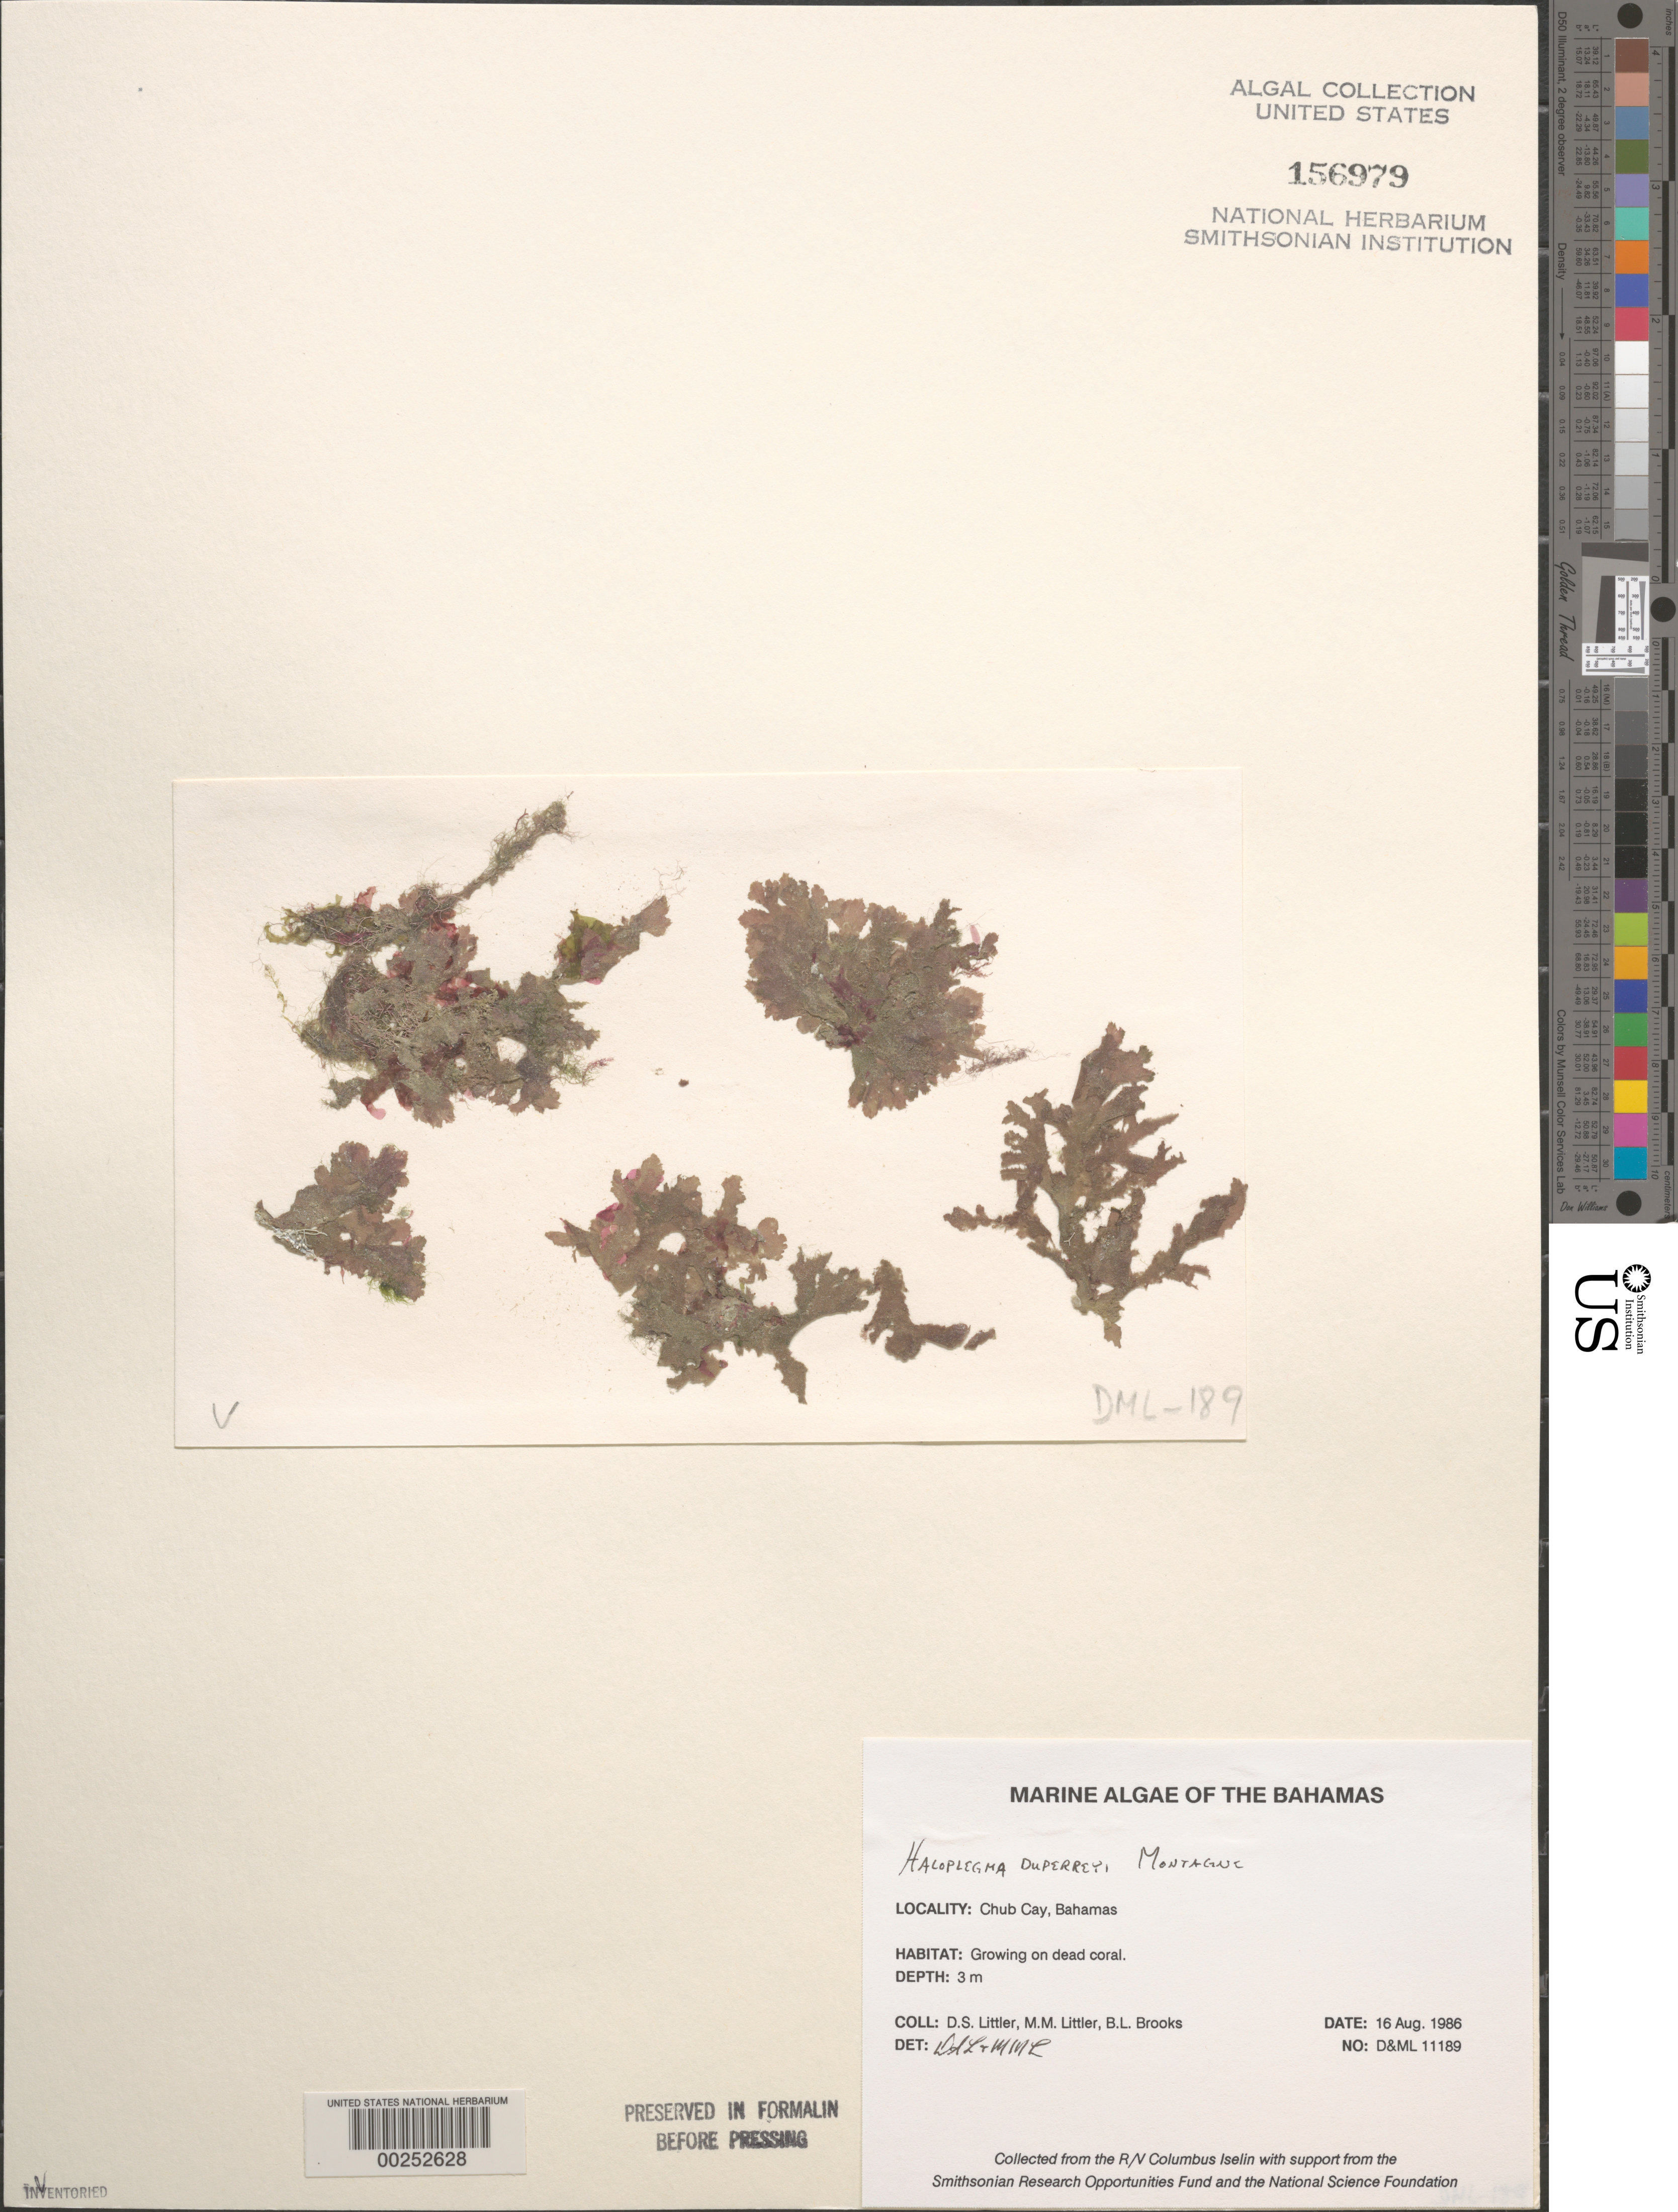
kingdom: Plantae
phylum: Rhodophyta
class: Florideophyceae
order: Ceramiales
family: Wrangeliaceae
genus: Haloplegma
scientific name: Haloplegma duperreyi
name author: Mont.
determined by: Littler, D. S.; Littler, M. M.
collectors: D. S. Littler, M. M. Littler & B. Brooks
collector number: D&ML 11189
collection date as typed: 16 Aug 1986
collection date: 1986-08-16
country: Bahamas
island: Chub Cay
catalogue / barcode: US 156979